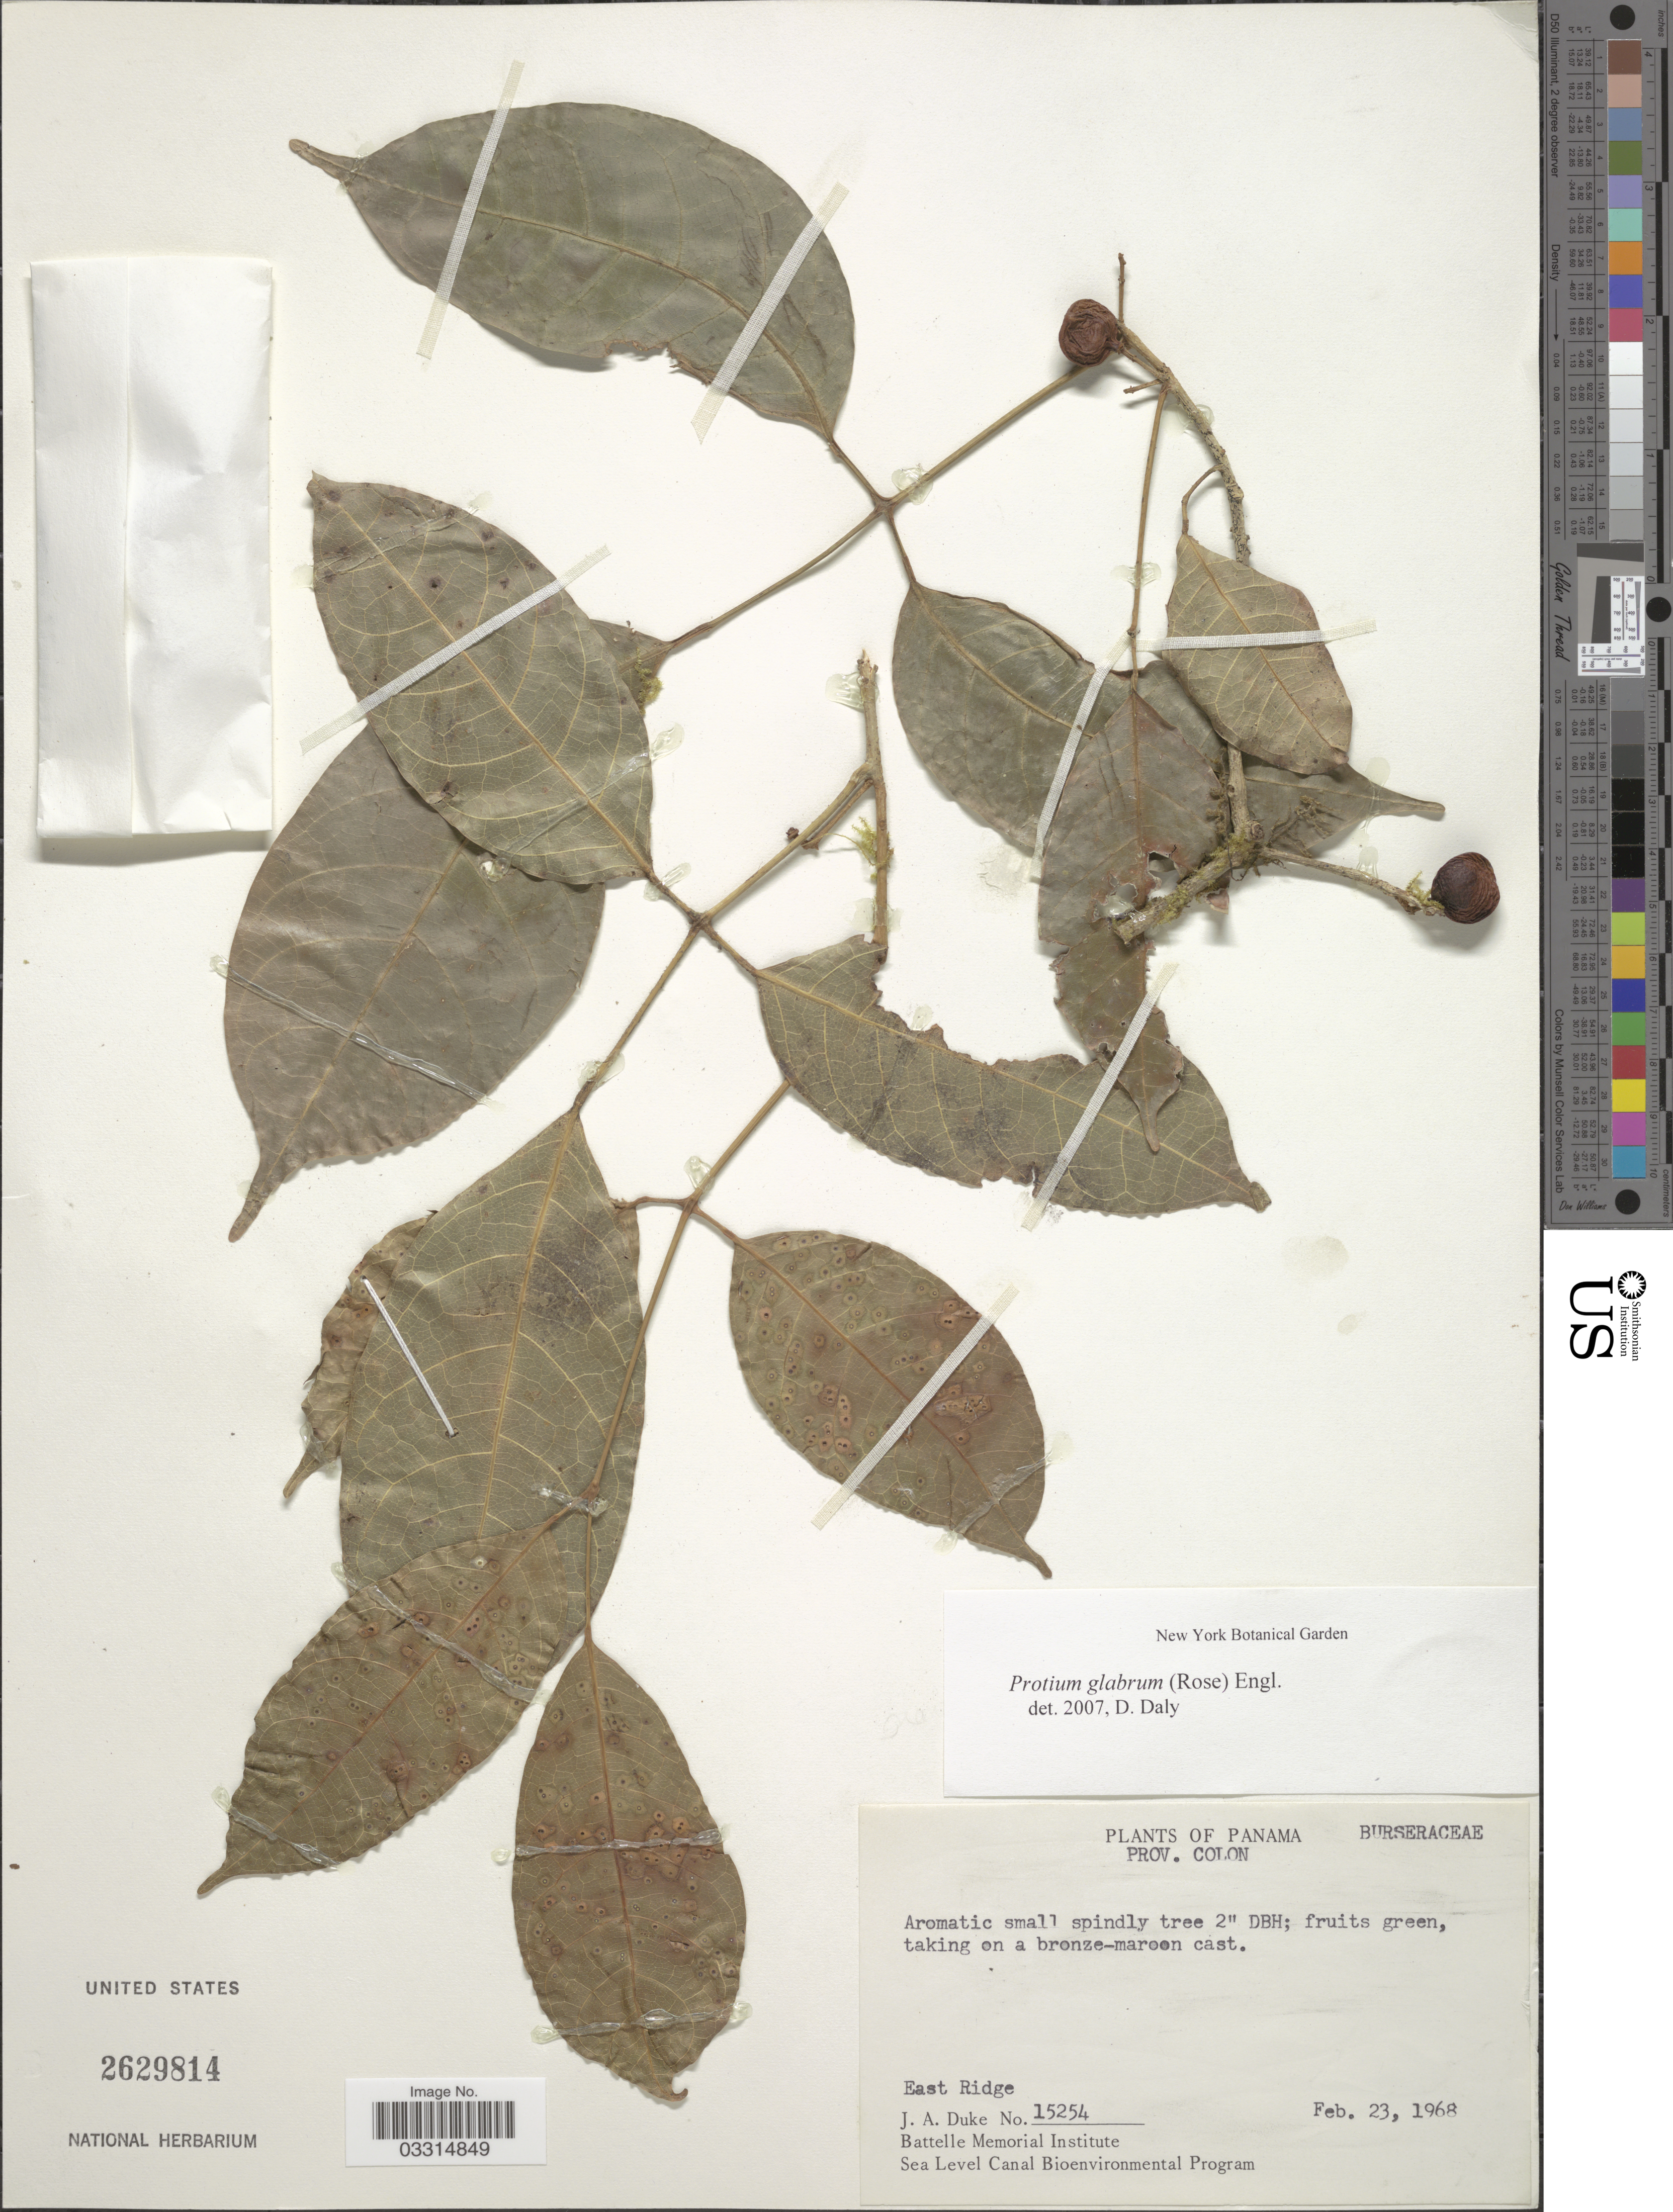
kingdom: Plantae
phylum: Tracheophyta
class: Magnoliopsida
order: Sapindales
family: Burseraceae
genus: Protium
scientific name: Protium glabrum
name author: (Rose) Engl.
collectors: J. A. Duke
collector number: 15254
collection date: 1968-02-23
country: Panama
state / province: Colón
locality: East Ridge.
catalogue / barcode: US 2629814